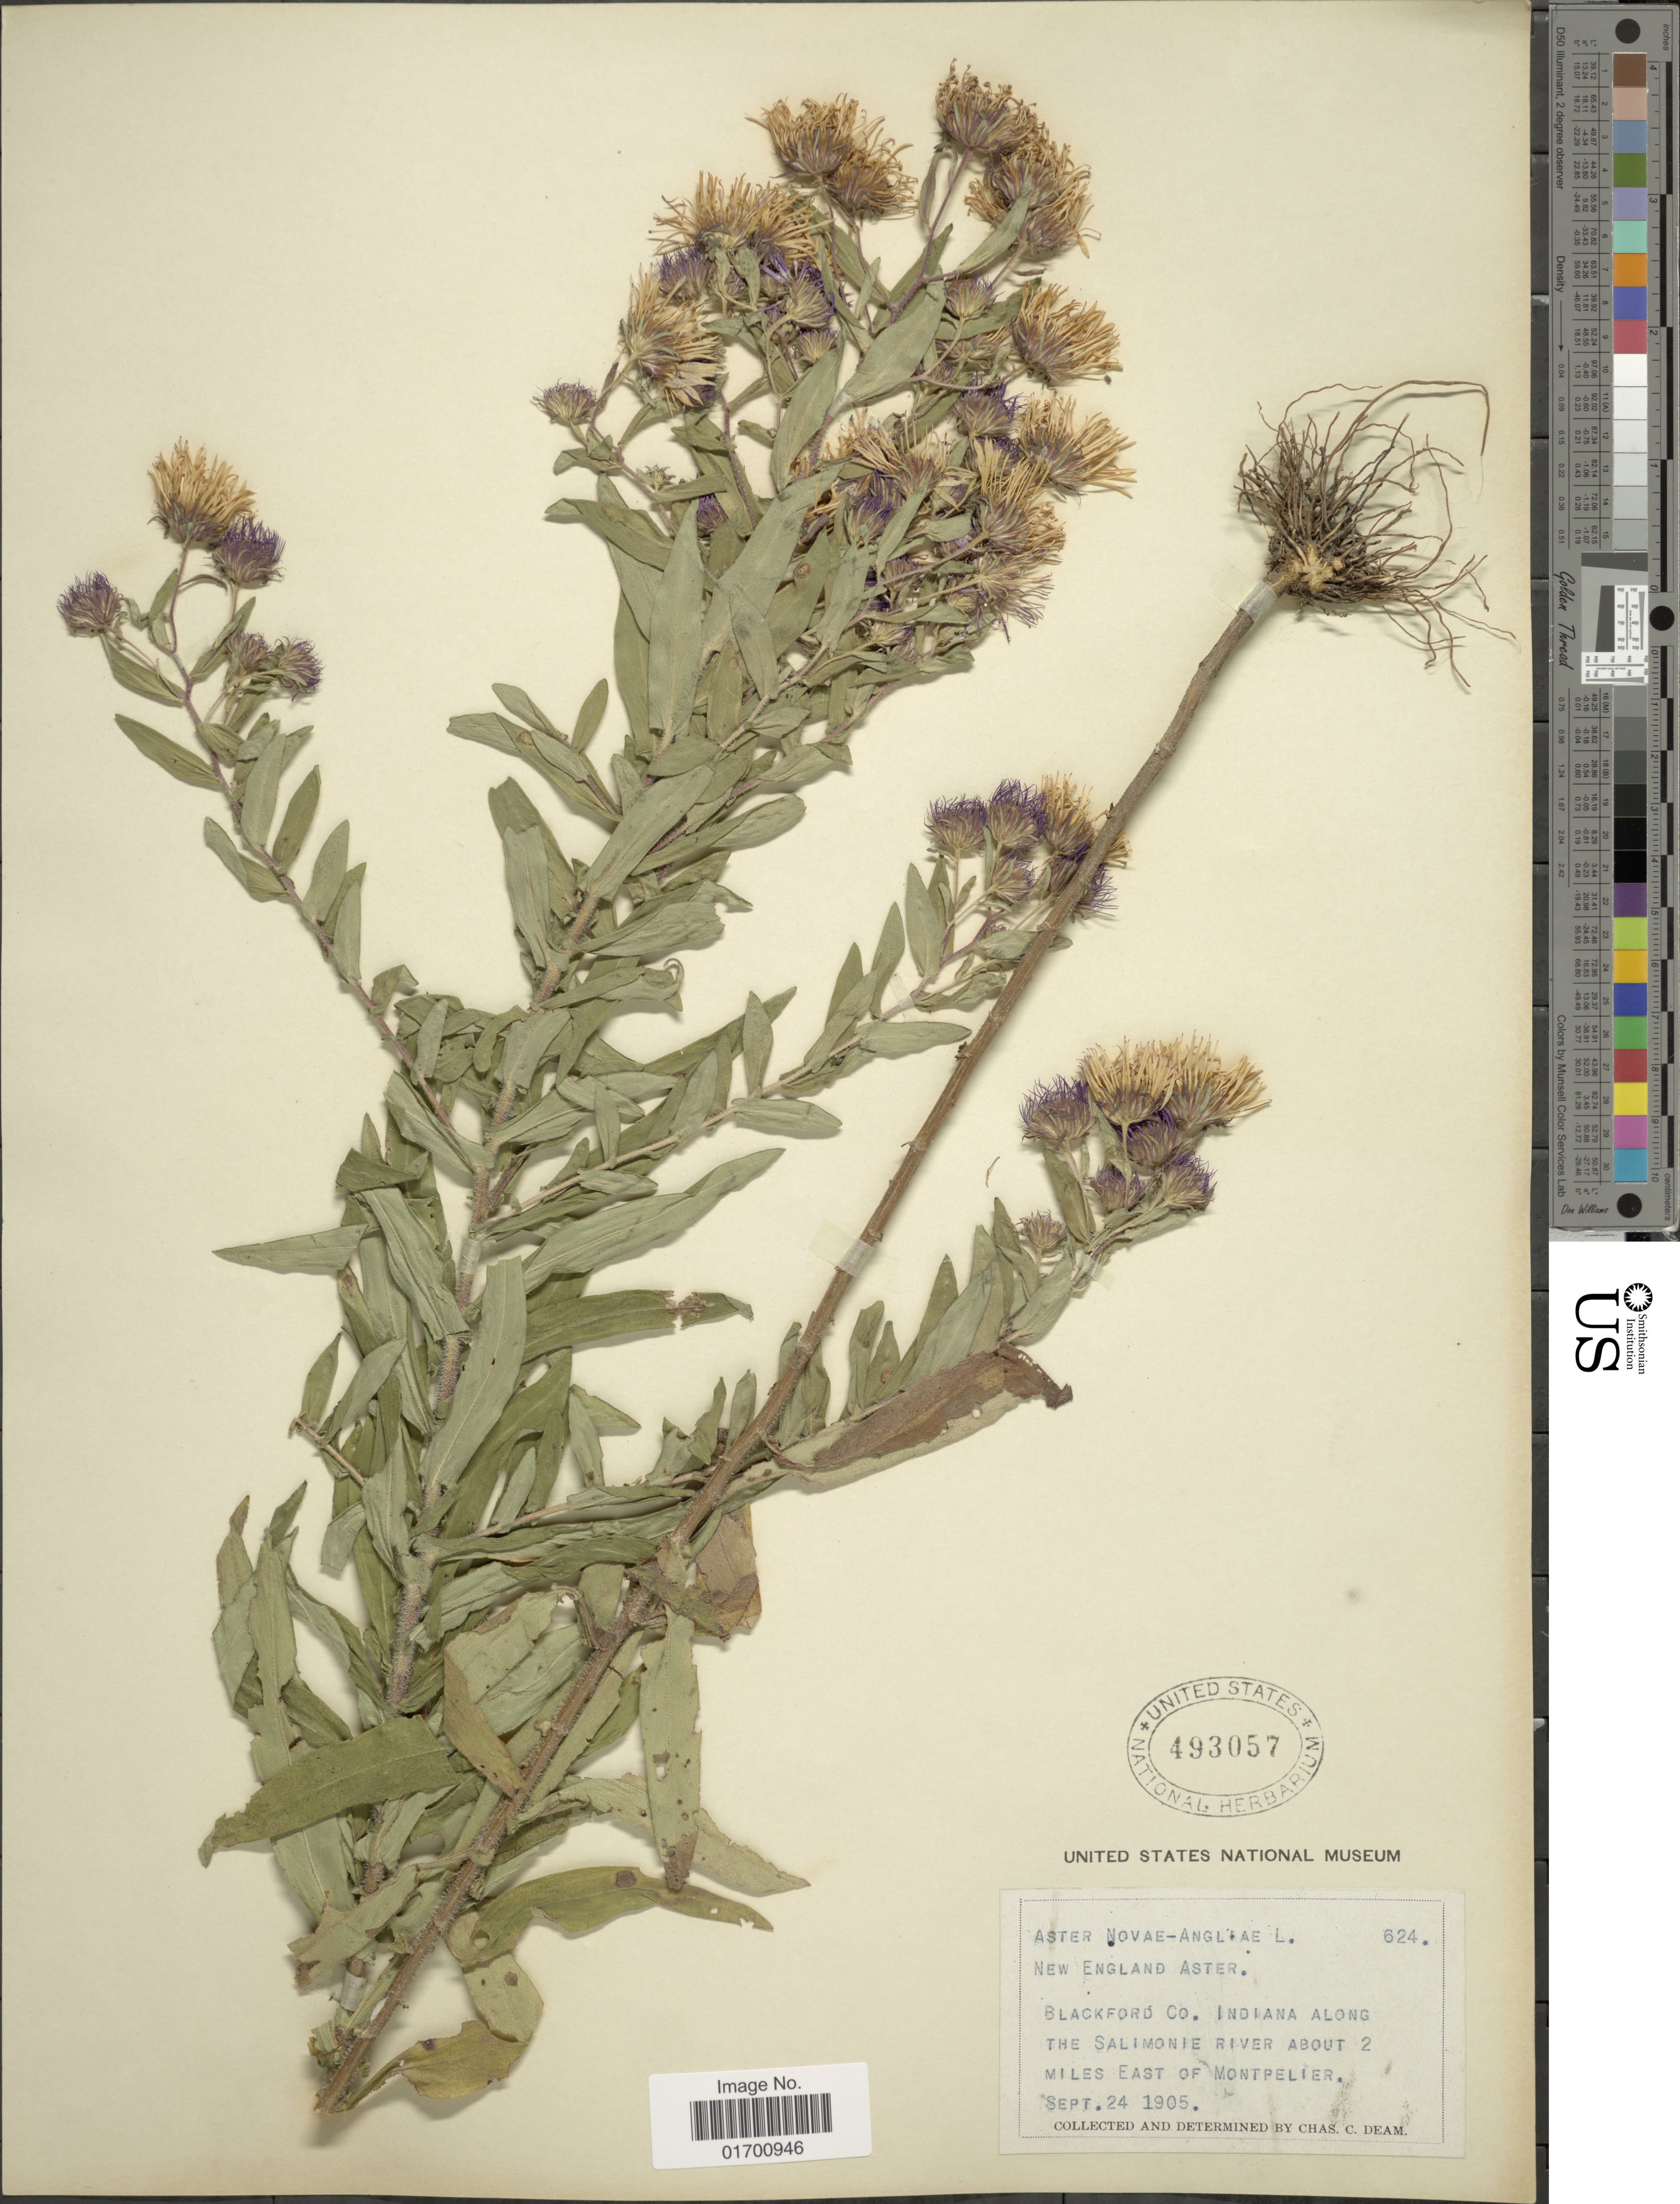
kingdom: Plantae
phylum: Tracheophyta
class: Magnoliopsida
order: Asterales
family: Asteraceae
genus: Symphyotrichum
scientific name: Symphyotrichum novae-angliae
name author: (L.) G.L. Nesom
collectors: C. C. Deam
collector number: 624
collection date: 1905-09-24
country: United States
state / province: Indiana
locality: New England Aster. Blackford Co. Indiana along the Salimonie river about 2 miles East of Montpelier.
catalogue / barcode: US 493057